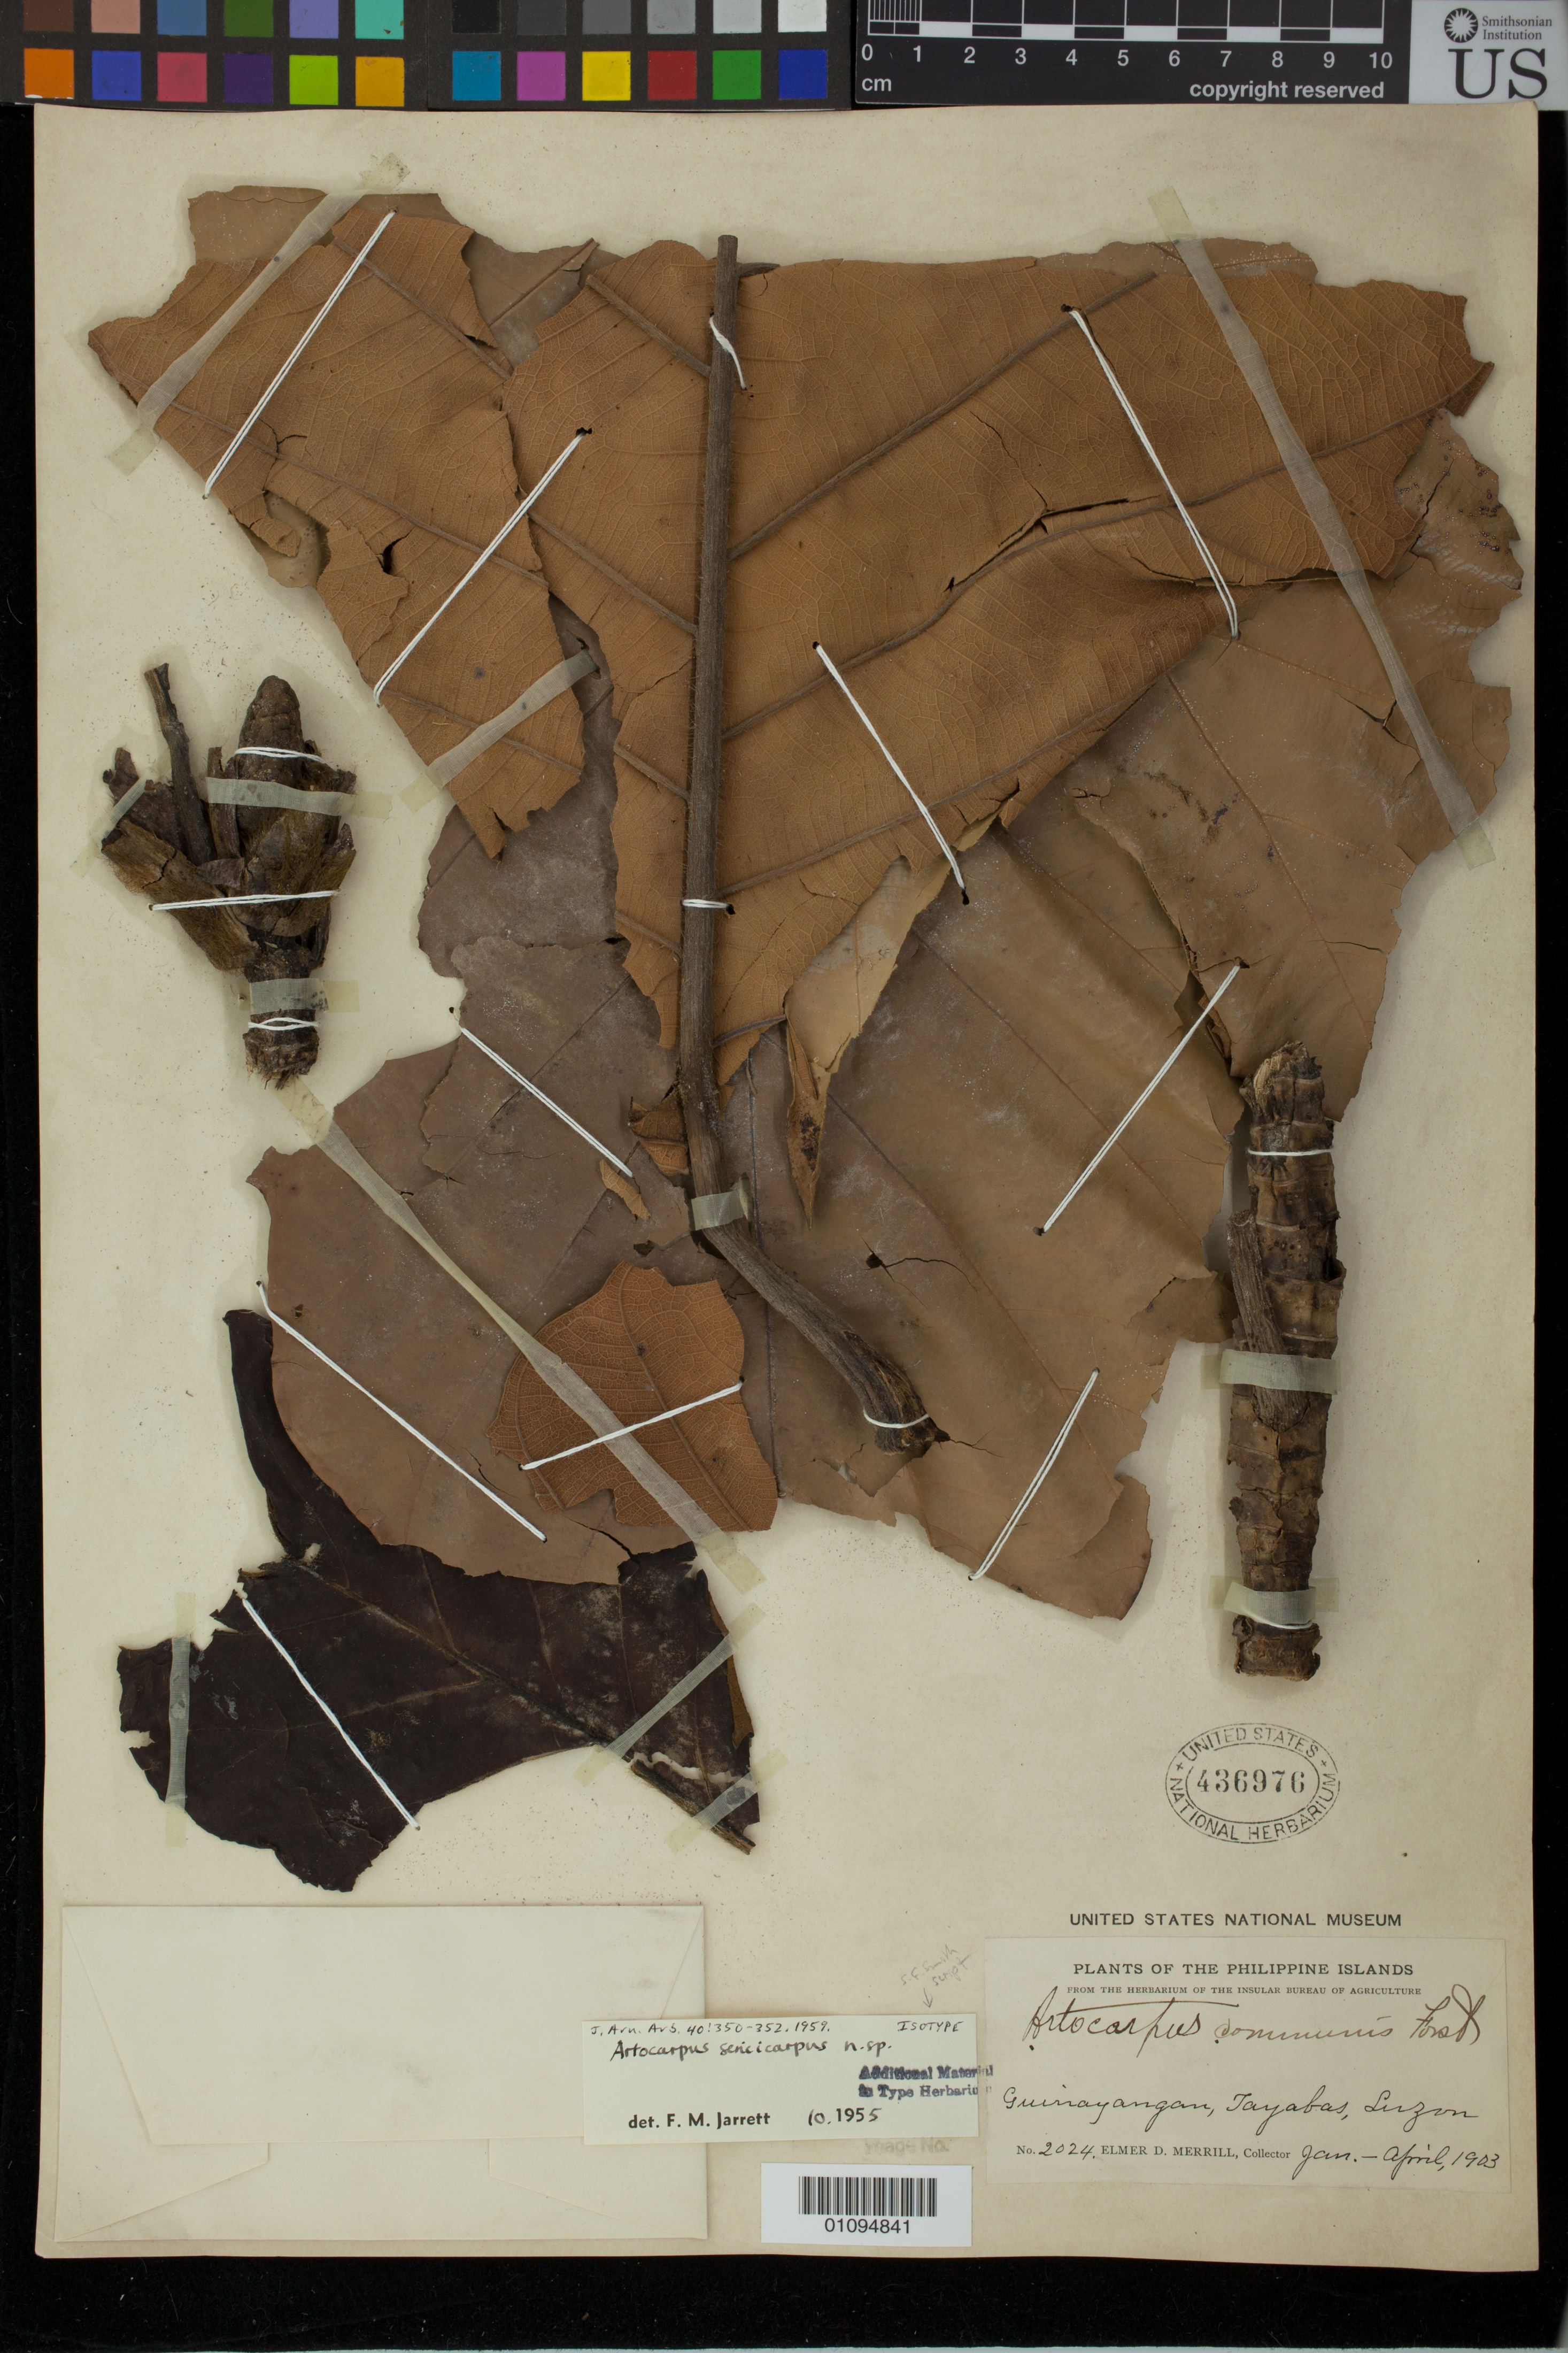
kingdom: Plantae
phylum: Tracheophyta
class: Magnoliopsida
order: Rosales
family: Moraceae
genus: Artocarpus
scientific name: Artocarpus sericicarpus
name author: F.M. Jarrett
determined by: Jarrett, Frances M.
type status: Isotype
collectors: E. D. Merrill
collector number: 2024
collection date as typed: Jan 1903 to -- Apr 1903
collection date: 1903-01/1903-04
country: Philippines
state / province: Calabarzon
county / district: Quezon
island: Luzon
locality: Guinayangan, Tayabas.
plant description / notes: Only one of 3 consecutively numbered sheets was explicitly annotated by Jarrett as "holotype"; protologue does not cite any isotypes and she possibly considered all 3 sheets to comprise the holotype. ("Isotype" annotations added to Jarrett's annotation labels by S.F. Smith at later date.)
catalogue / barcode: US 436976